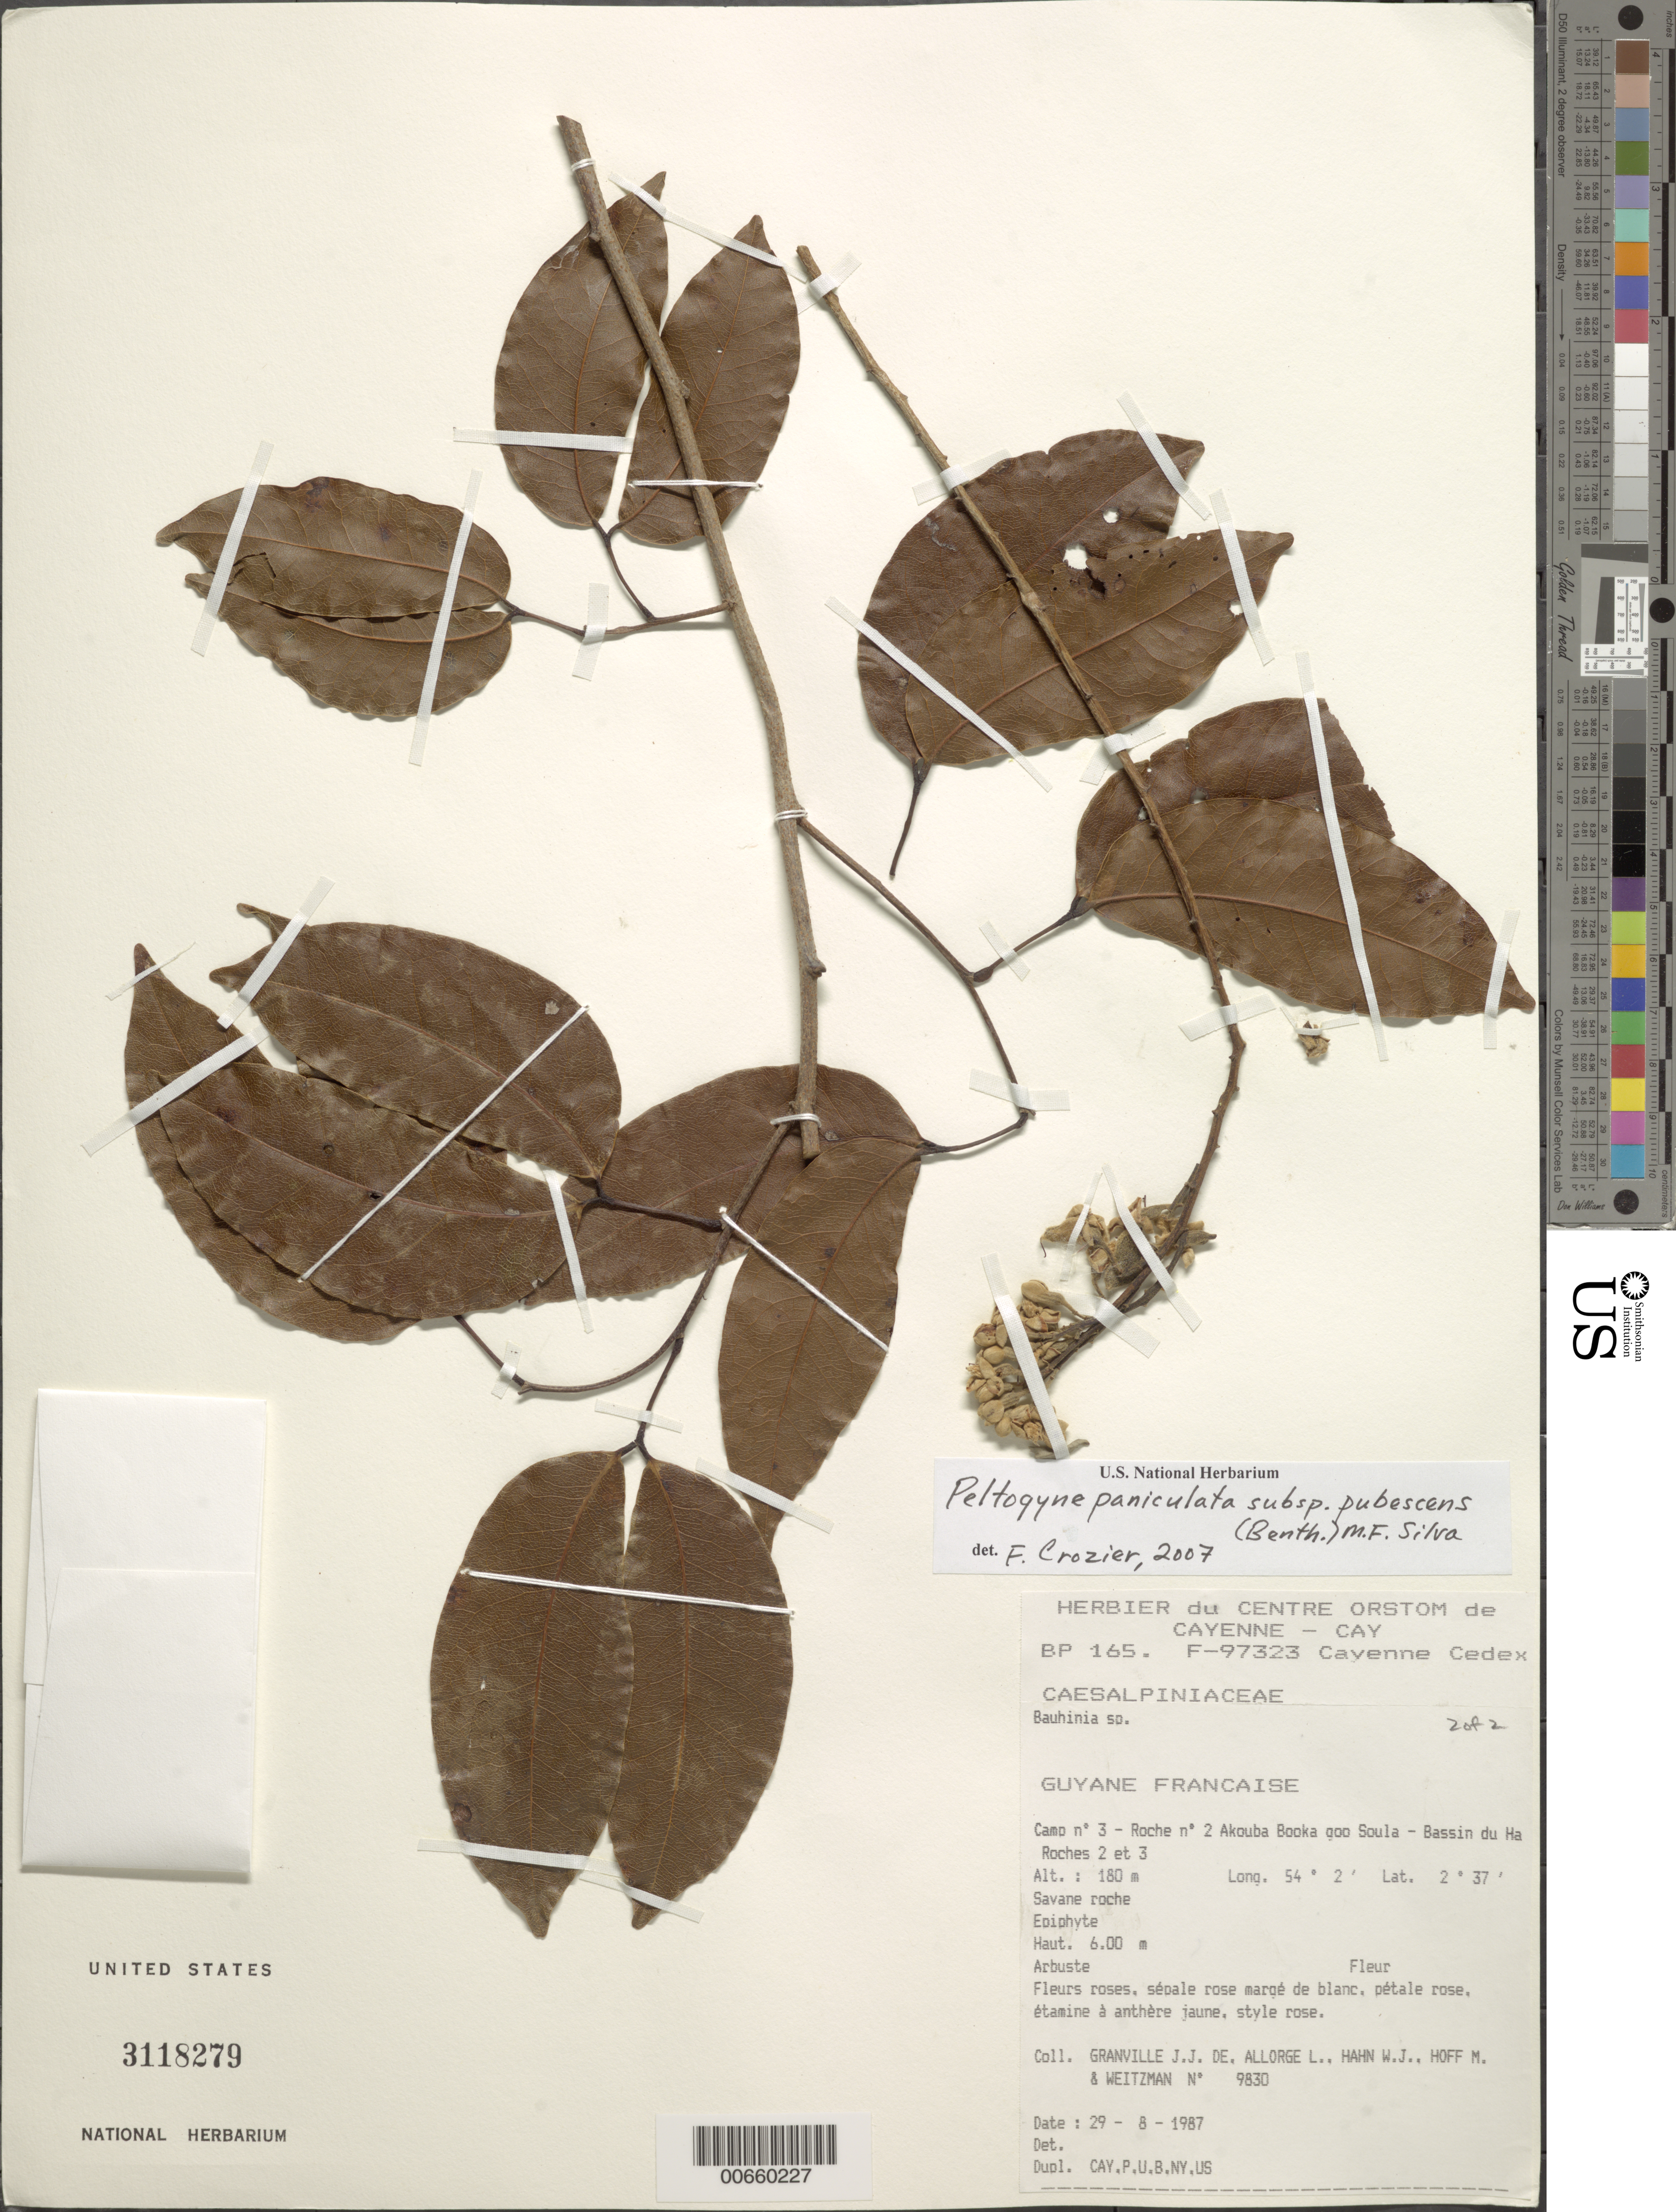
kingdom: Plantae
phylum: Tracheophyta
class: Magnoliopsida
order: Fabales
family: Fabaceae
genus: Peltogyne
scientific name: Peltogyne paniculata subsp. pubescens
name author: (Benth.) M.F. Silva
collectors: J.-J. de Granville, L. Allorge, W. J. Hahn, M. Hoff & N. Weitzman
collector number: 9830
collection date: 1987-08-29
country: French Guiana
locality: Guyane Francaise. Camp no 3 - Roche no 2 Akouba Booka goo Soula - Bassin du Ha Roches 2 et 3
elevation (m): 180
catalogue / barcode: US 3118279